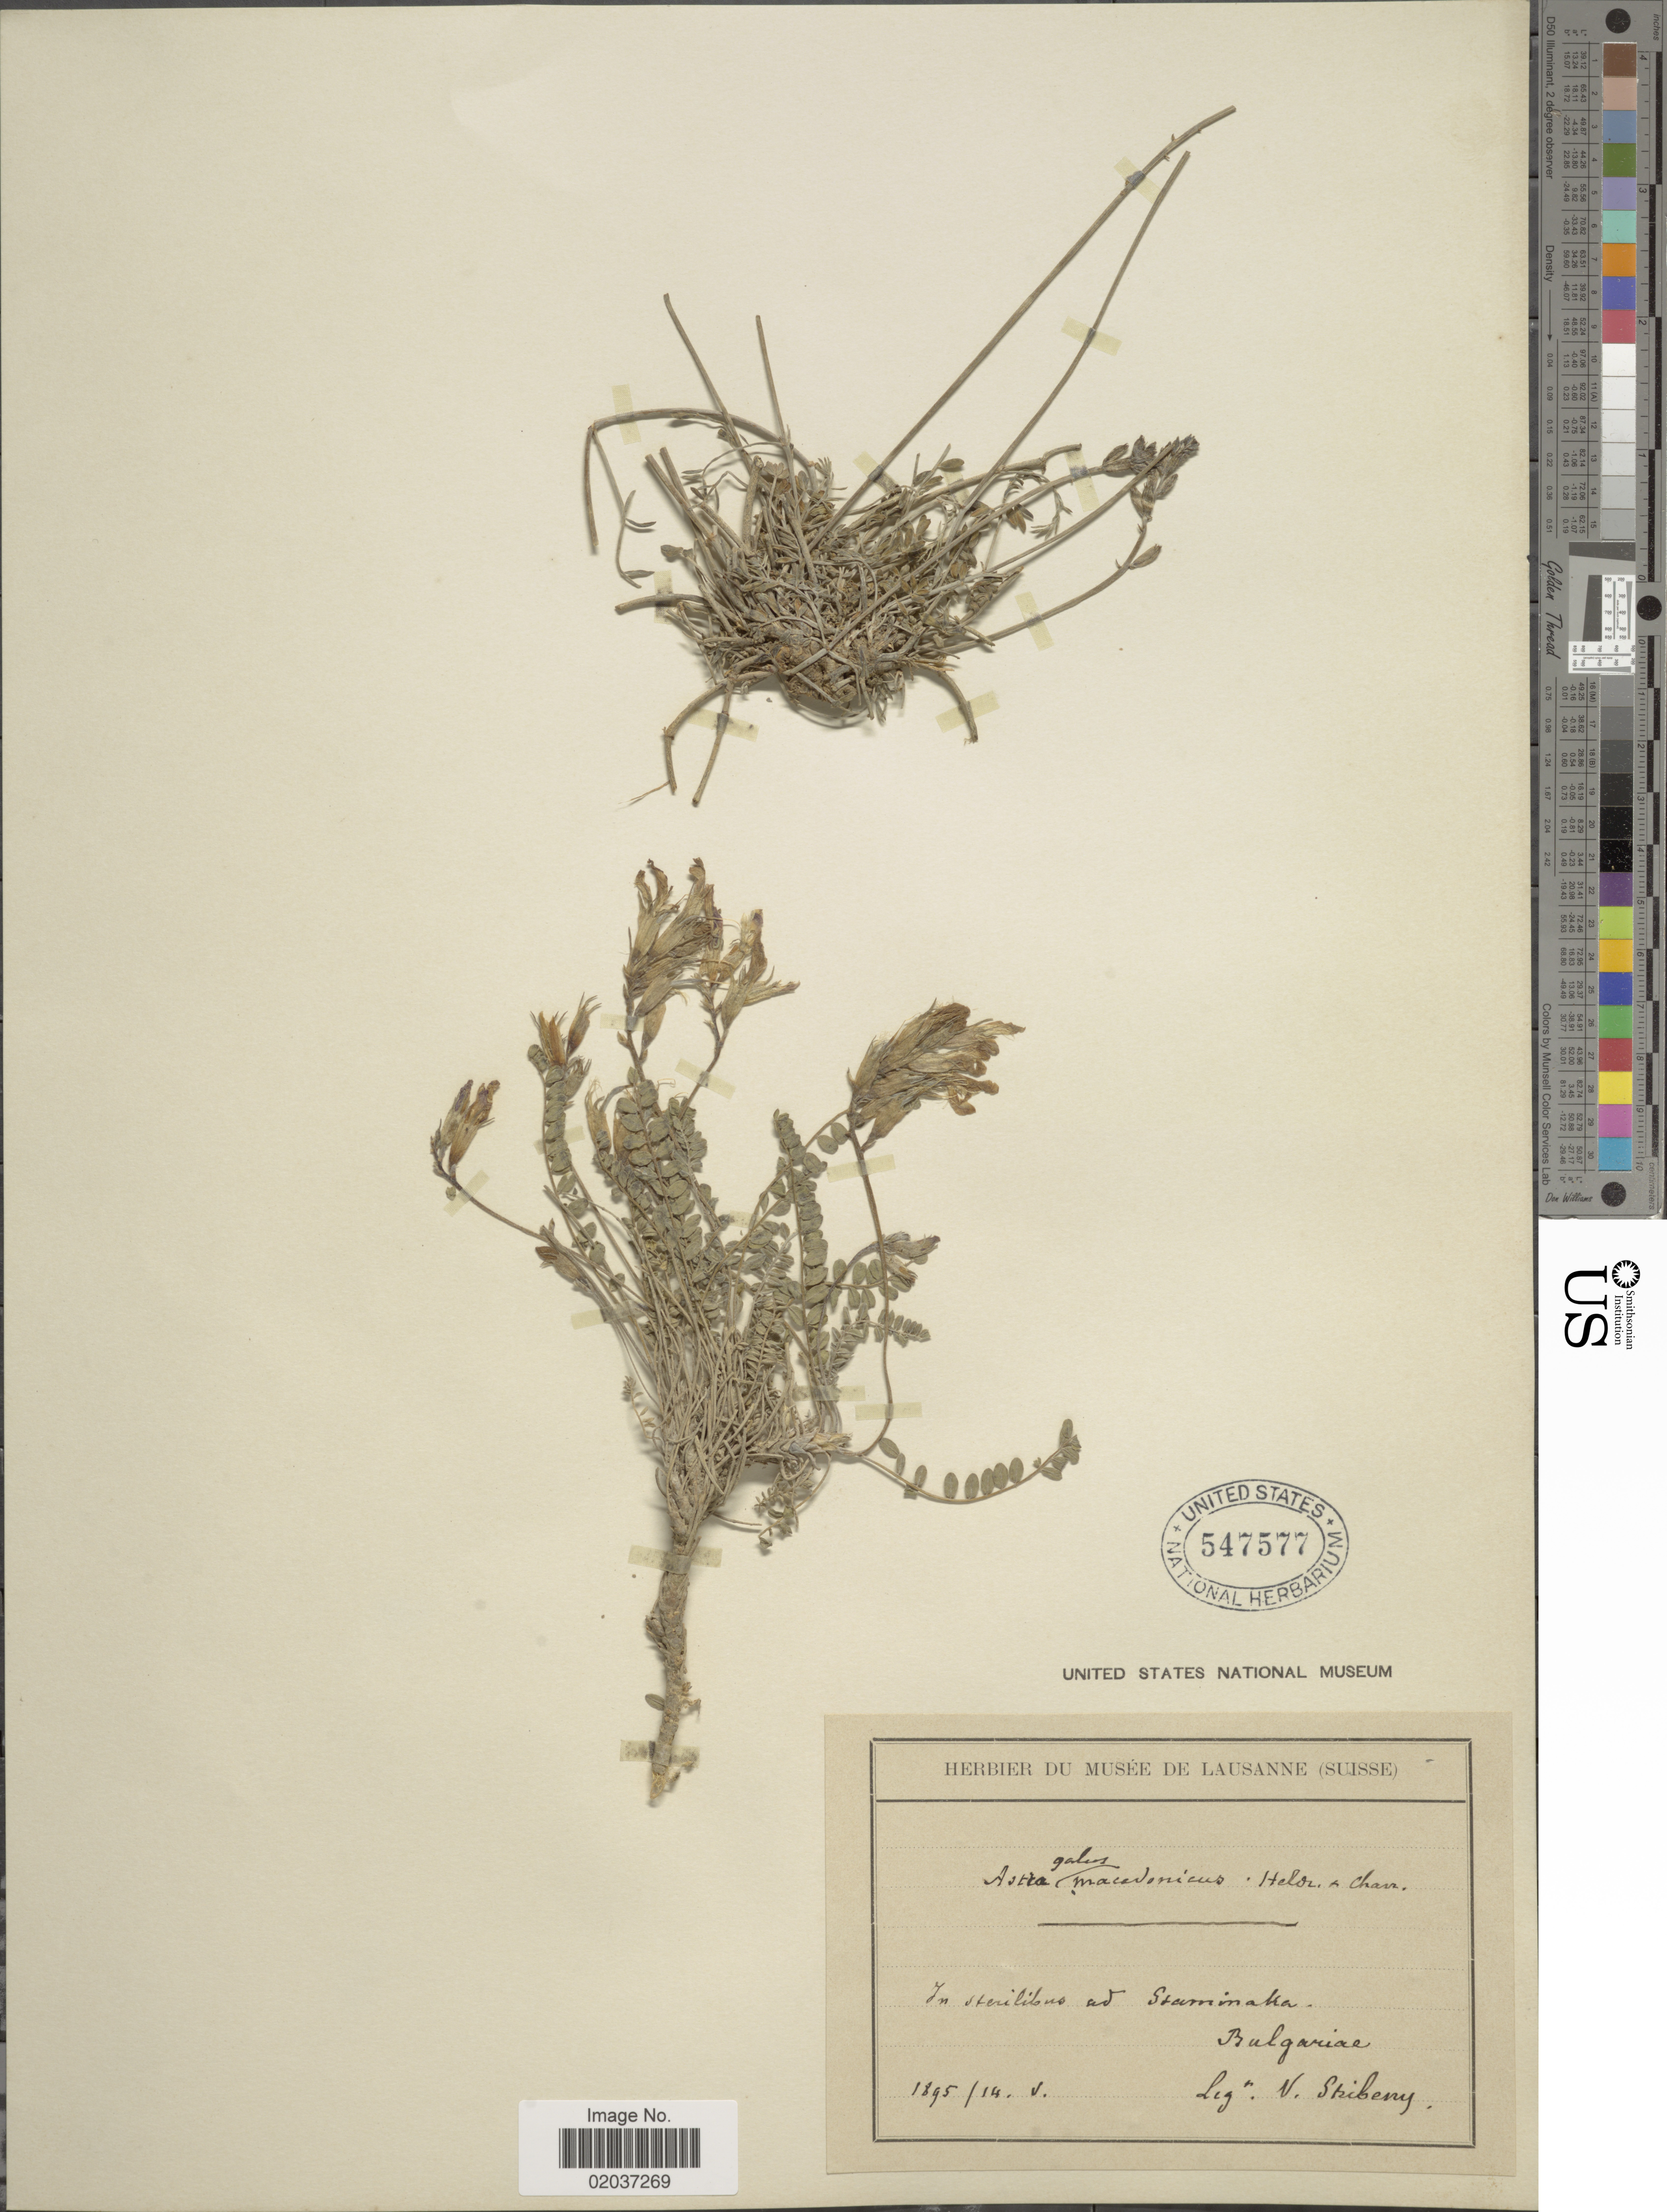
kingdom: Plantae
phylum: Tracheophyta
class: Magnoliopsida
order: Fabales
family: Fabaceae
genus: Astragalus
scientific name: Astragalus macedonicus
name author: Heldr. & Hadji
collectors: V. Stribrny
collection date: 1895-05-14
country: Bulgaria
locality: In sterilibus ad Staminaka [interpreted] Bulgariae.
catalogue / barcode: US 547577